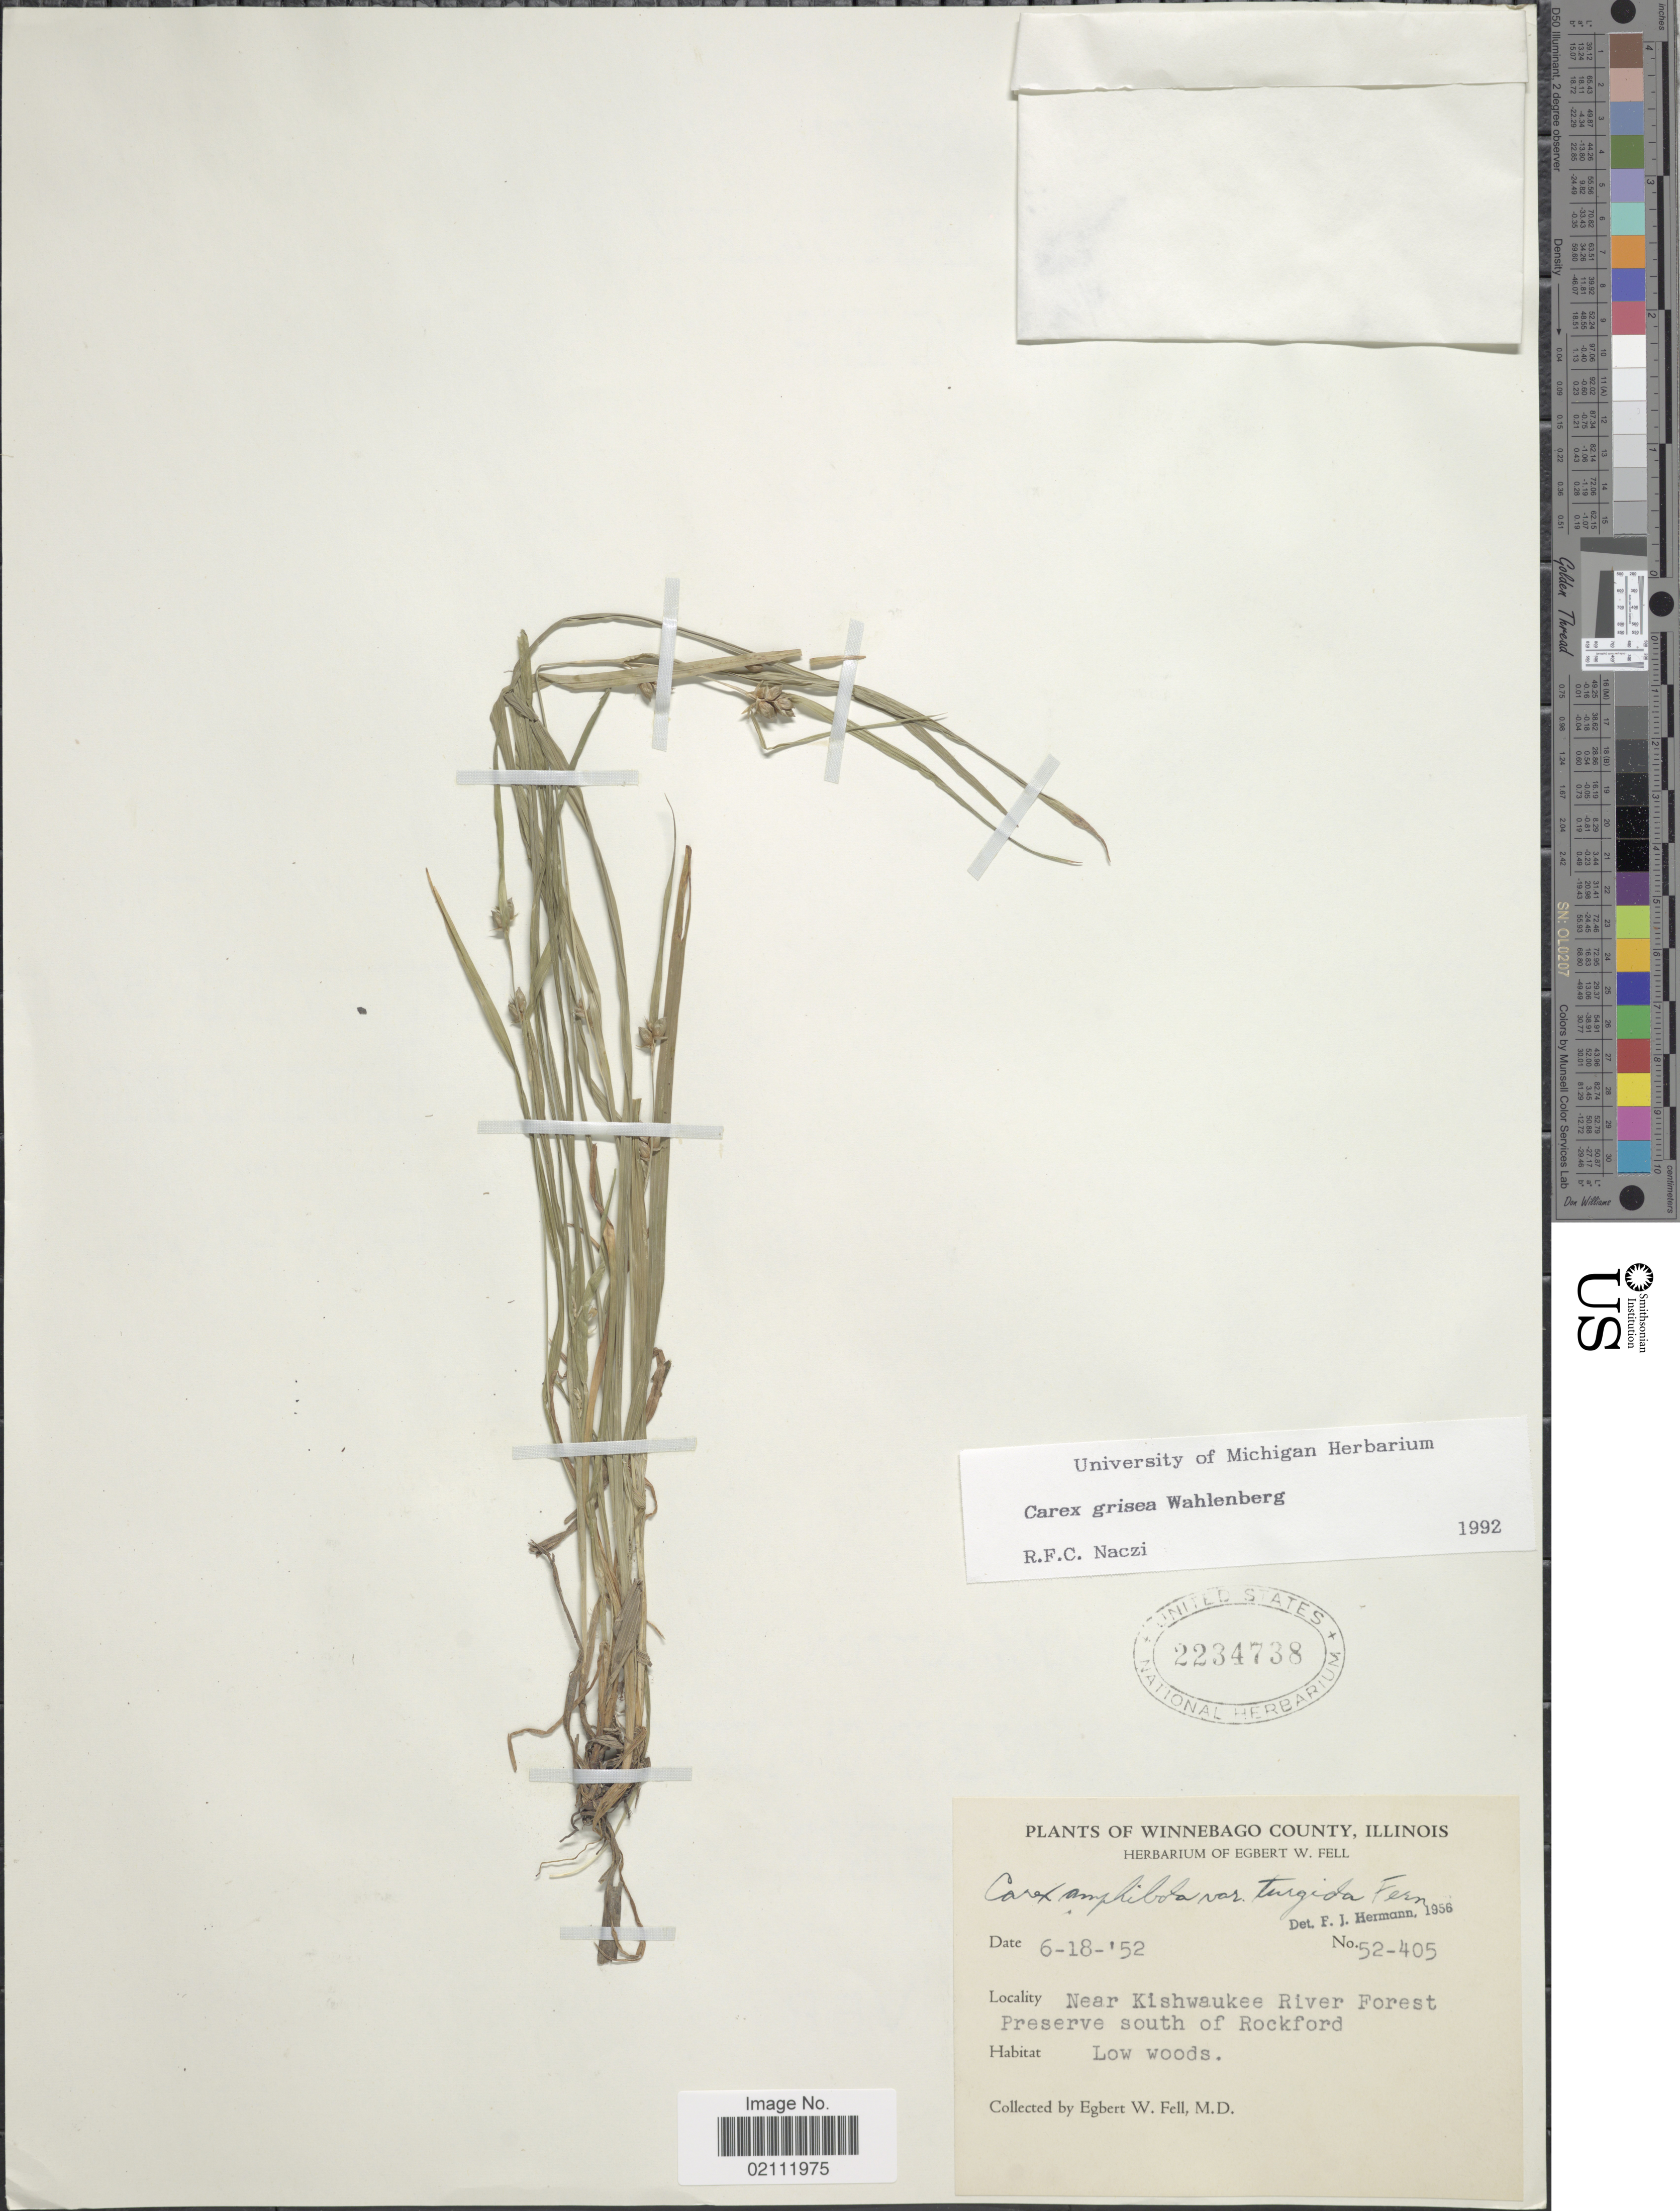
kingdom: Plantae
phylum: Tracheophyta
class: Liliopsida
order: Poales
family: Cyperaceae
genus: Carex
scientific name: Carex grisea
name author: Wahlenb.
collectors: E. Fell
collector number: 52-405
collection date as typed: Transcribed d/m/y: 18/6/52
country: United States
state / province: Illinois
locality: Winnebago County, near Kishwaukee River Forest Preserve south of Rockford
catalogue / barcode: US 2234738